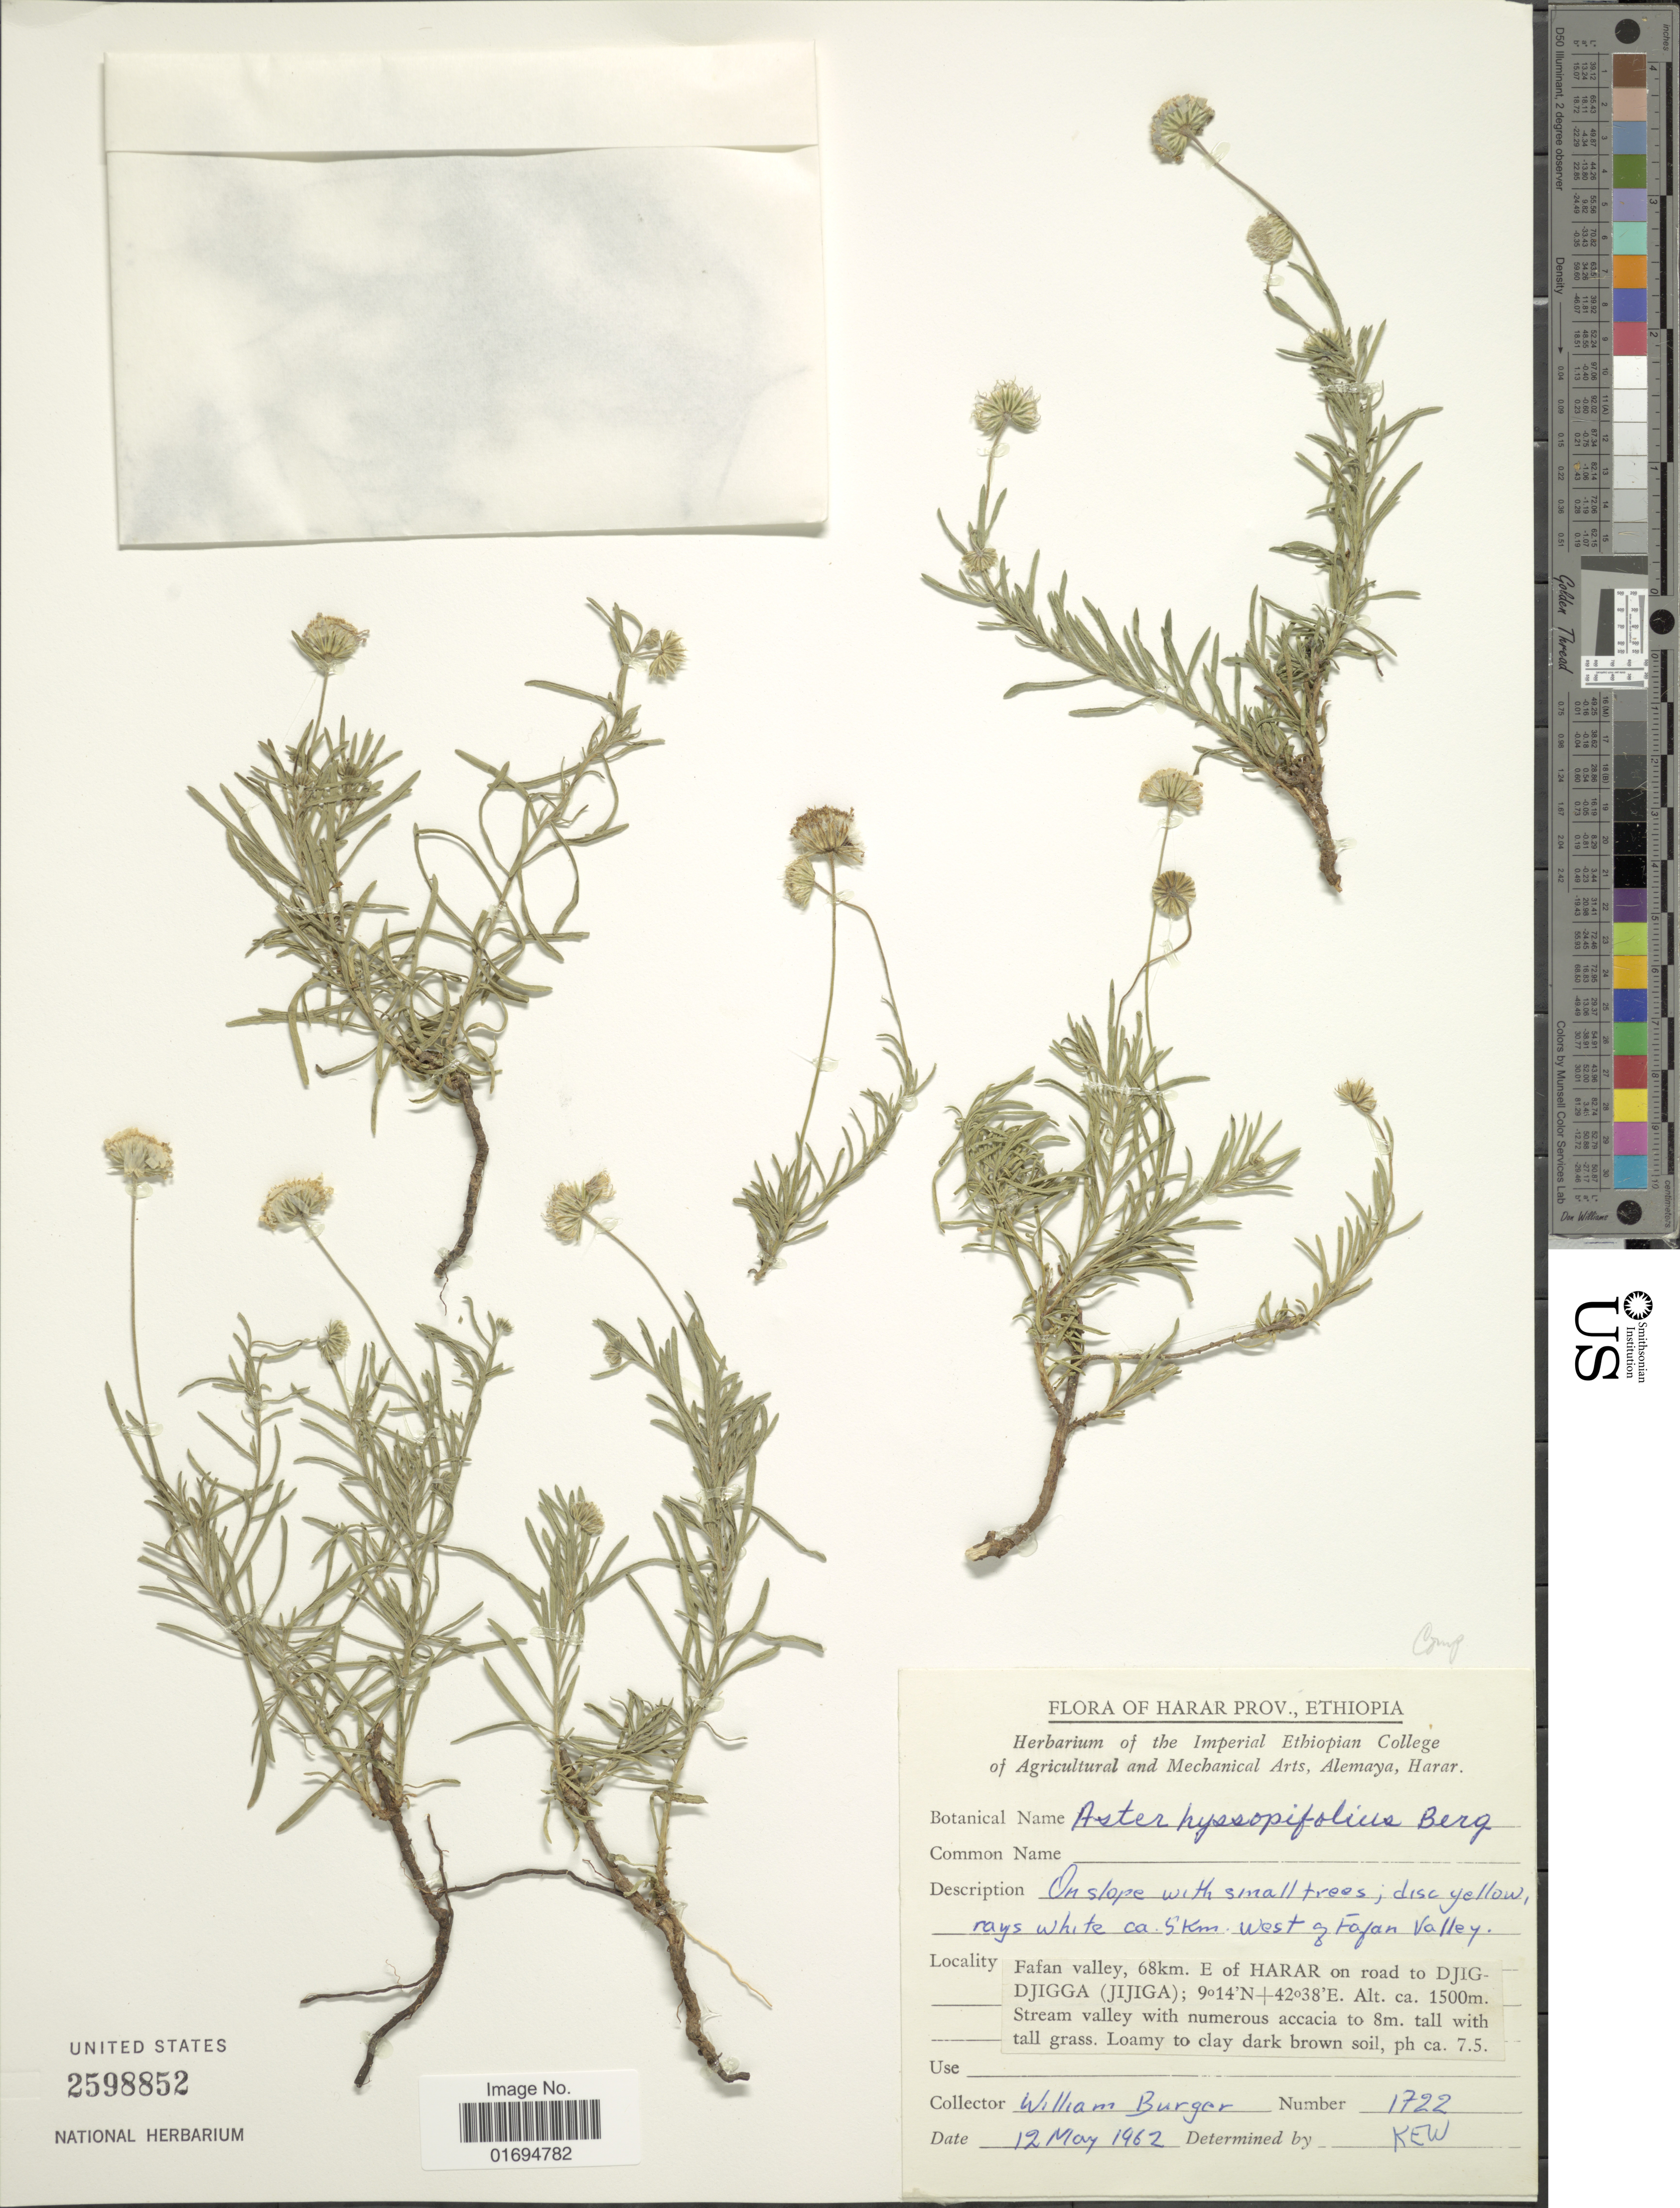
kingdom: Plantae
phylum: Tracheophyta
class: Magnoliopsida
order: Asterales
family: Asteraceae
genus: Felicia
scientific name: Felicia hyssopifolia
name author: (P.J. Bergius) Nees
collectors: W. Burger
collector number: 1722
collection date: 1962-05-12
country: Ethiopia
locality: Harar Prov., Fafan valley, 68km, E of Harar on road to Djig-Djigga (Jijiga)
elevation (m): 1500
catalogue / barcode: US 2598852